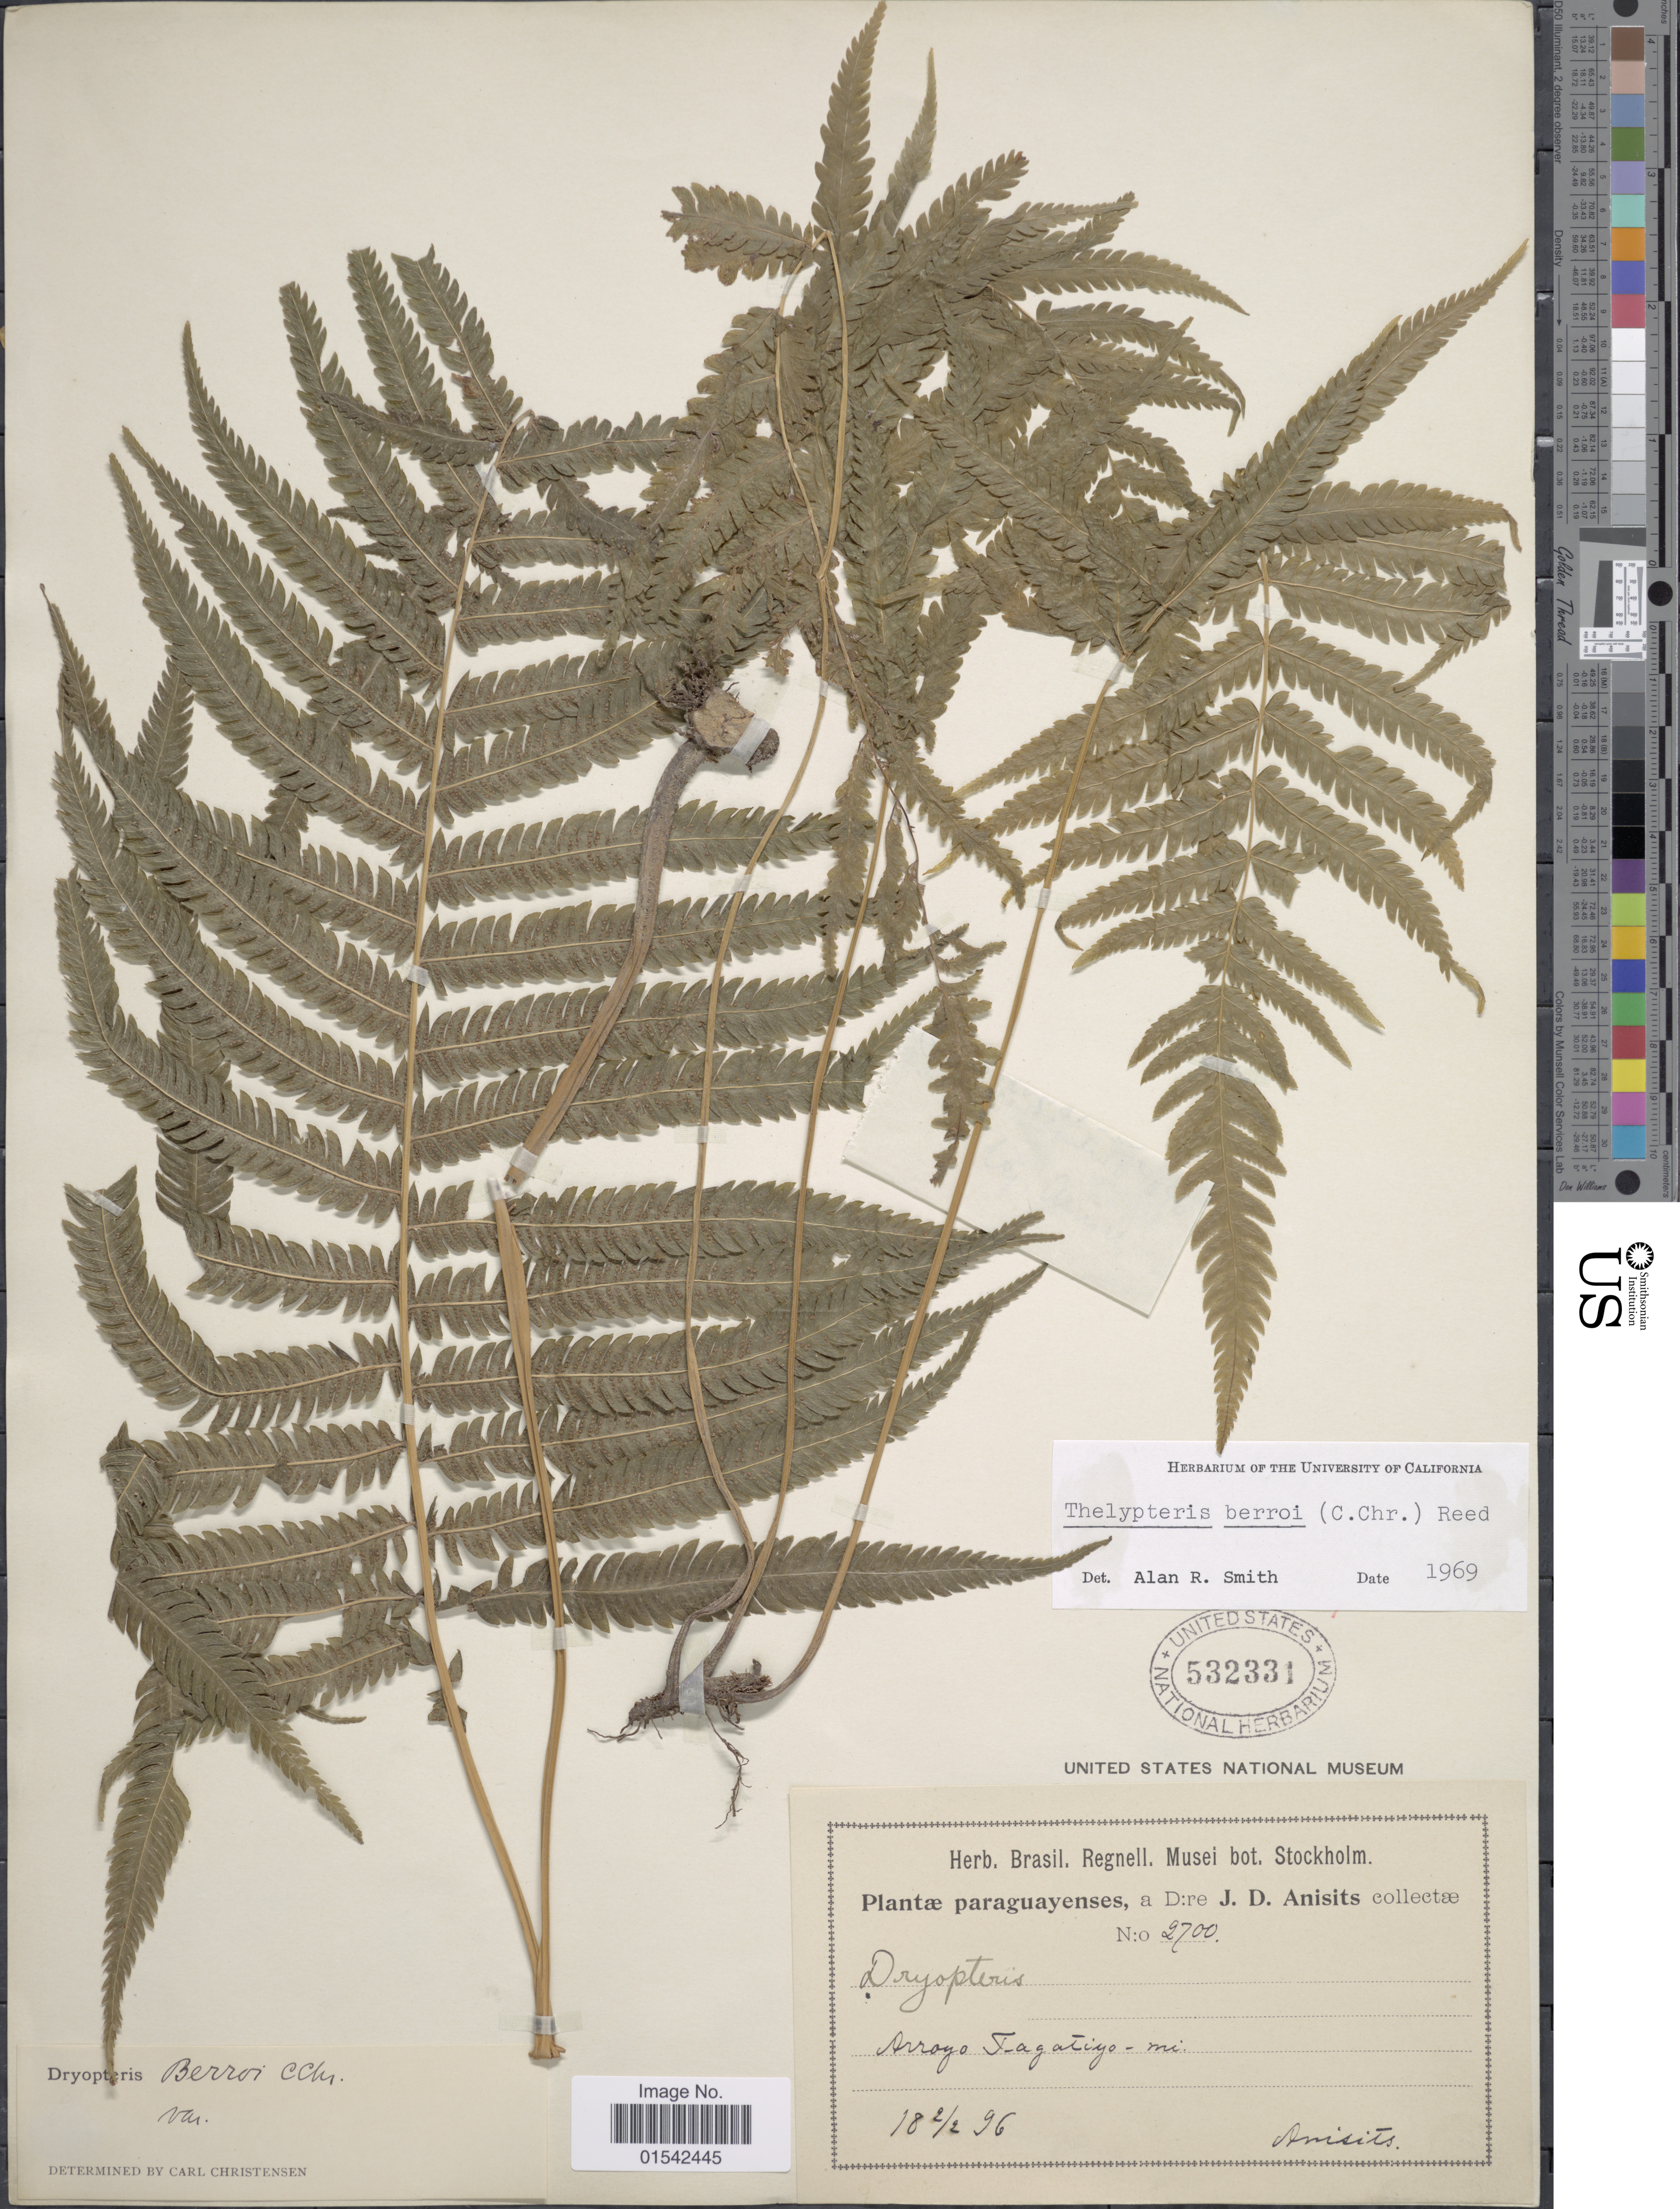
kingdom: Plantae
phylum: Tracheophyta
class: Polypodiopsida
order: Polypodiales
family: Thelypteridaceae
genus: Cyclosorus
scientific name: Cyclosorus berroi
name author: (C. Chr.) Abbiatti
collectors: J. D. Anisits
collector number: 2700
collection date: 1896-02-02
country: Paraguay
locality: Arroyo Tagatiyo - mi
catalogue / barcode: US 532331